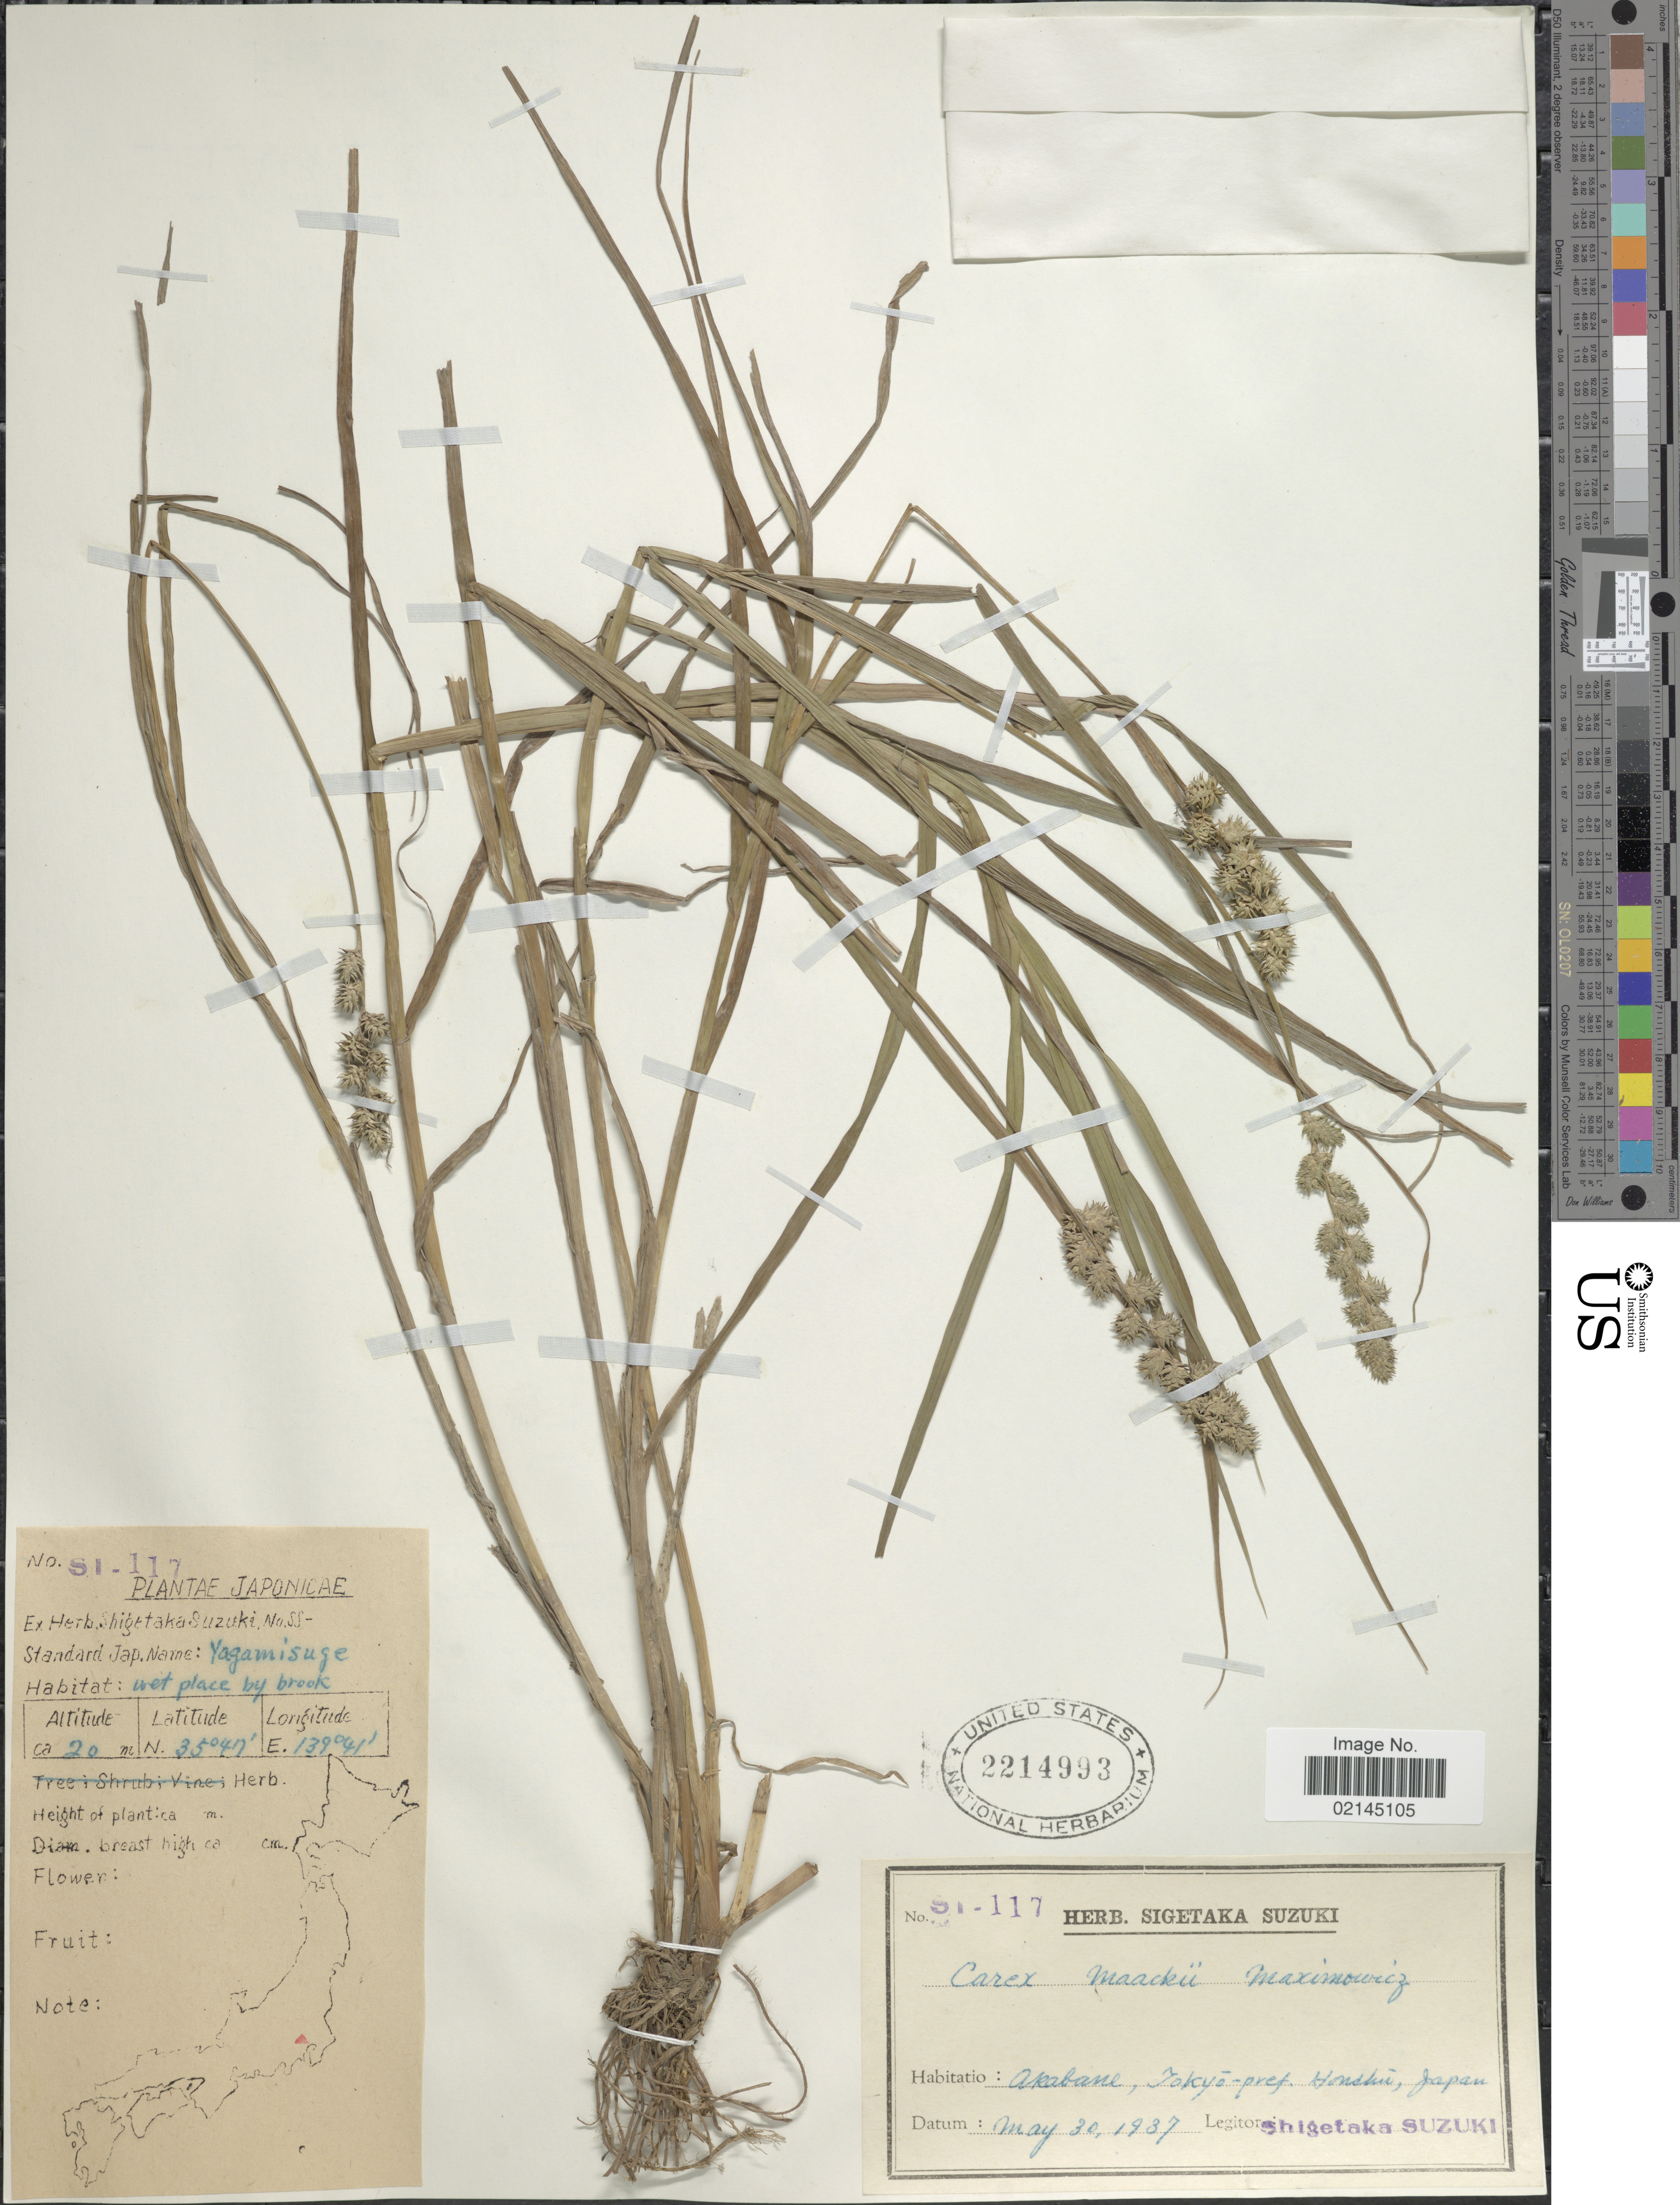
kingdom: Plantae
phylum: Tracheophyta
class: Liliopsida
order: Poales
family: Cyperaceae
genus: Carex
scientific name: Carex maackii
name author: Maxim.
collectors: S. Suzuki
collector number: SI-117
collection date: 1937-05-30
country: Japan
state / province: Tokyo, Federal City of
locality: Akabane, Tokyo-pref, Honshu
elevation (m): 20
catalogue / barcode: US 2214993